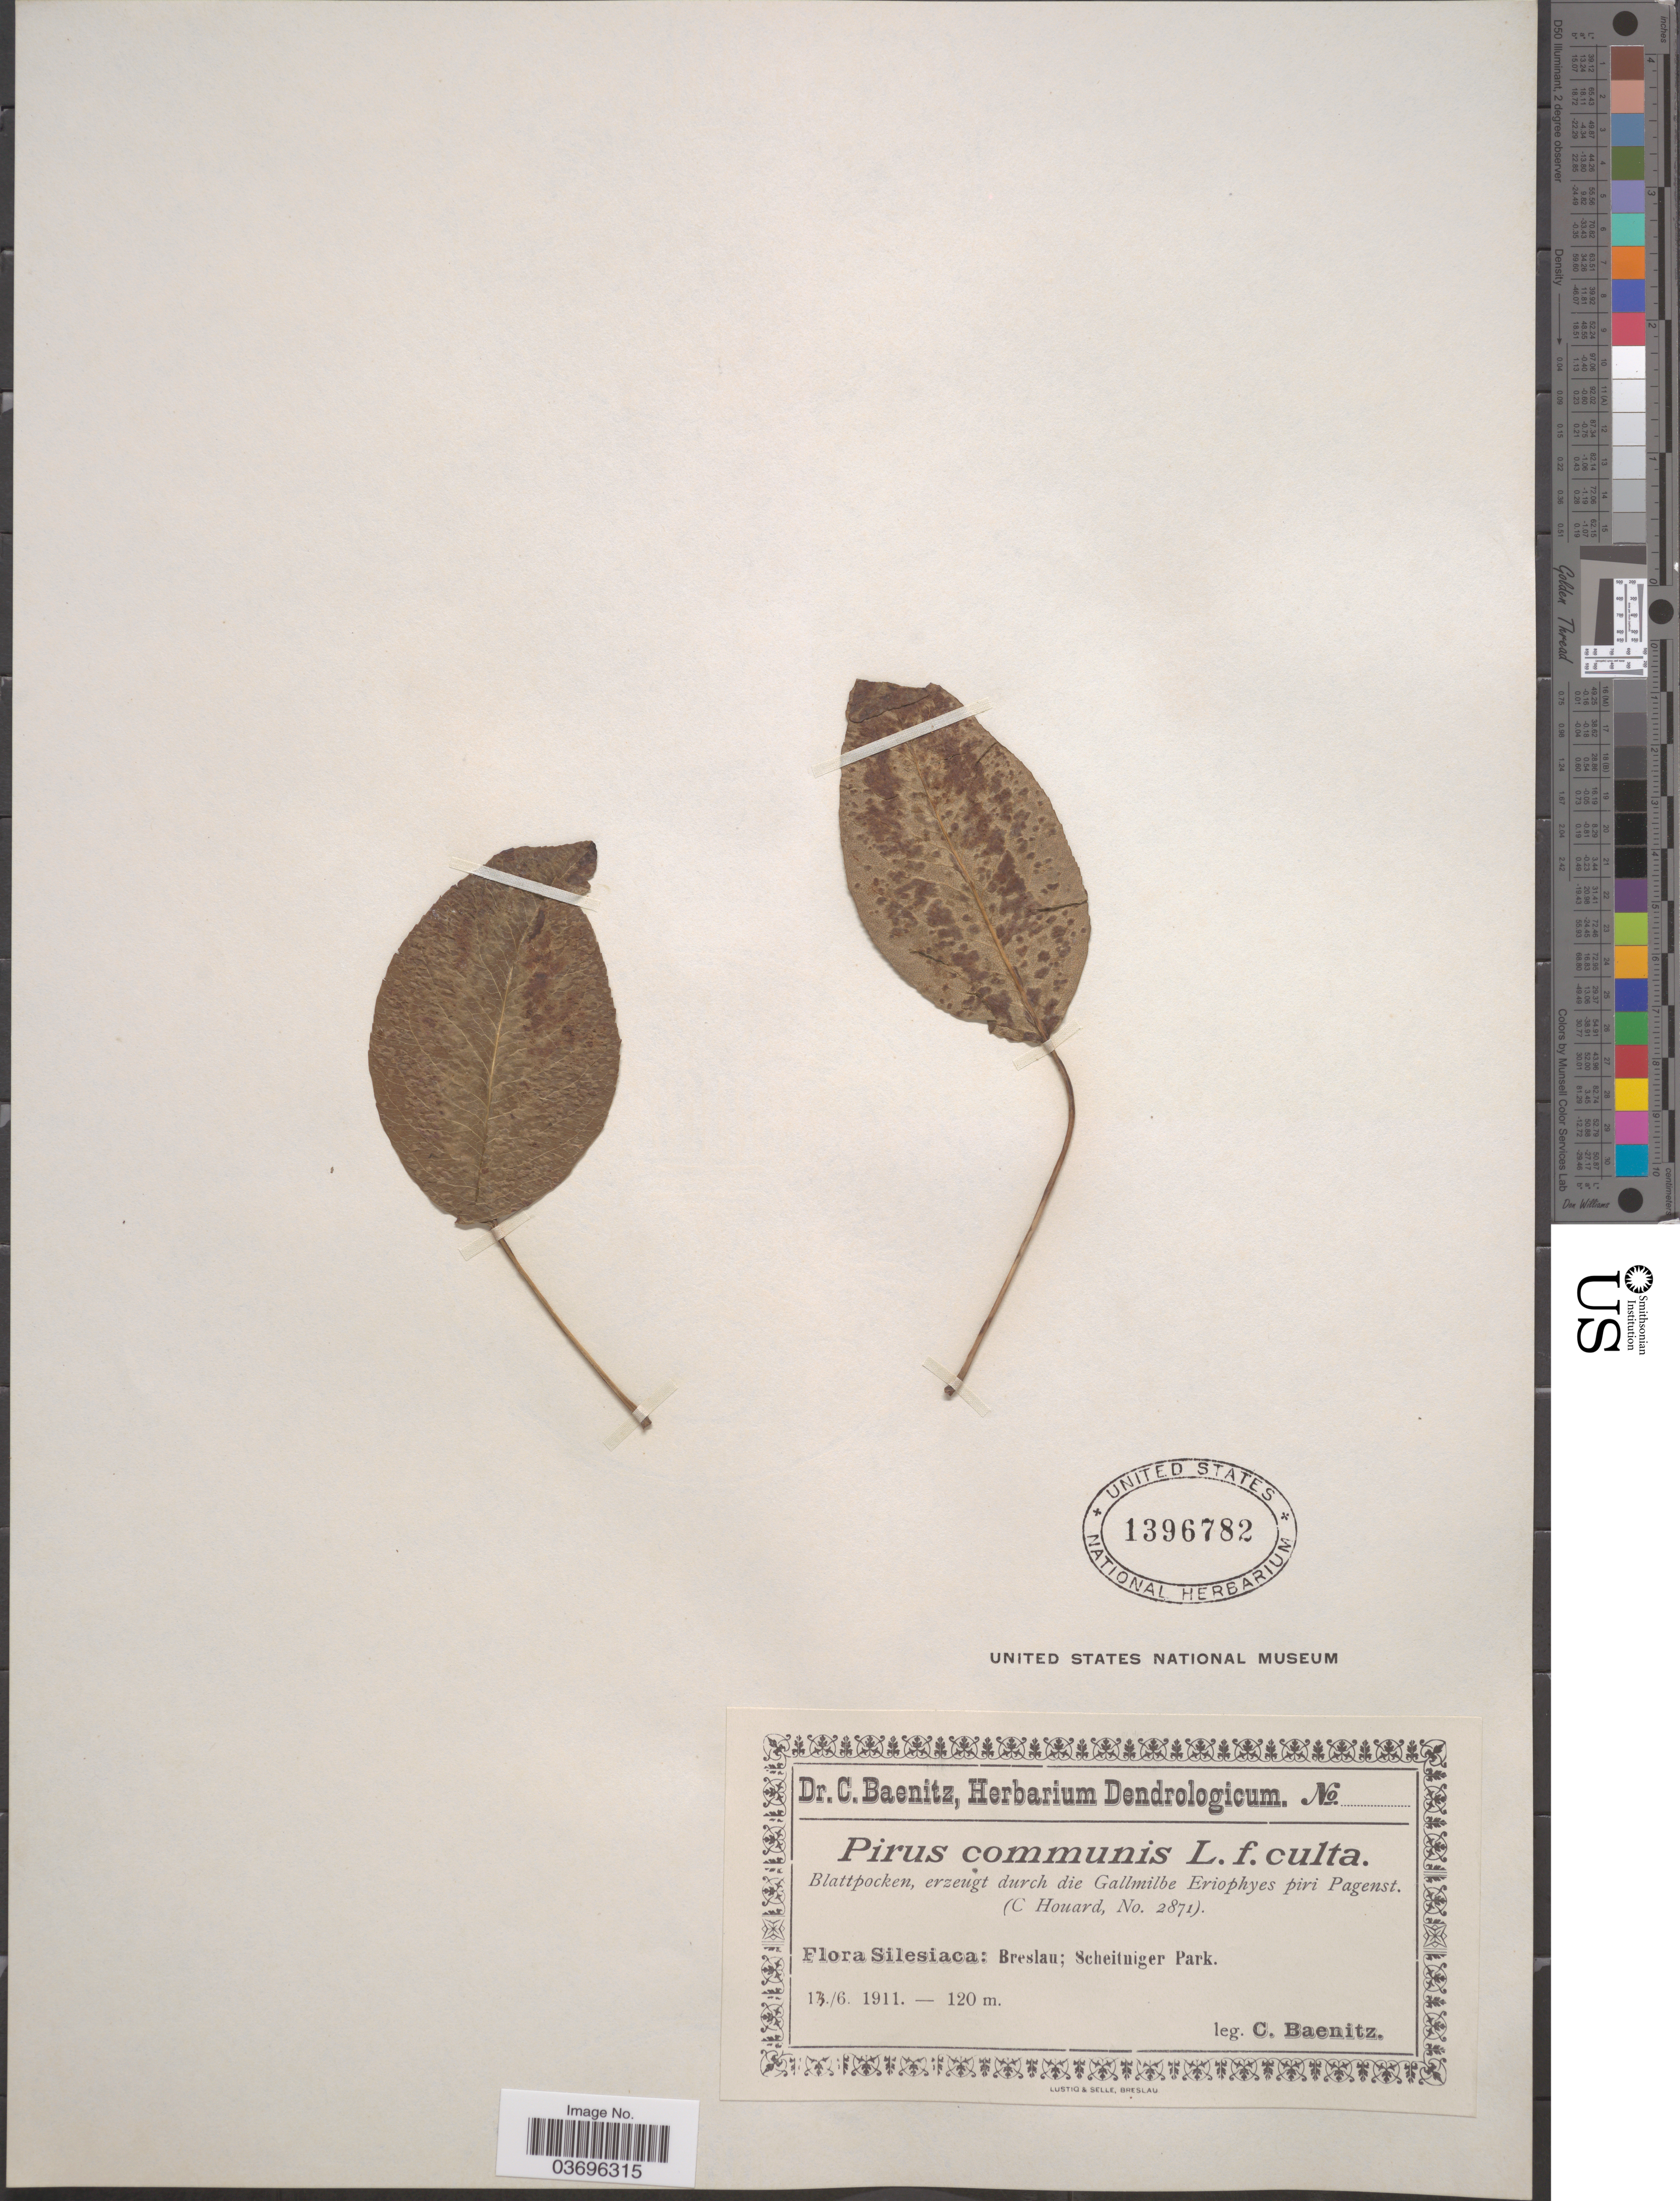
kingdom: Plantae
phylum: Tracheophyta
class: Magnoliopsida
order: Rosales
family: Rosaceae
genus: Pyrus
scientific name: Pyrus communis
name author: L.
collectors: C. G. Baenitz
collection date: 1911-06-13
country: Poland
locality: Silesiaca: Breslau; Scheitniger Park.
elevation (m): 120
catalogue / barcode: US 1396782